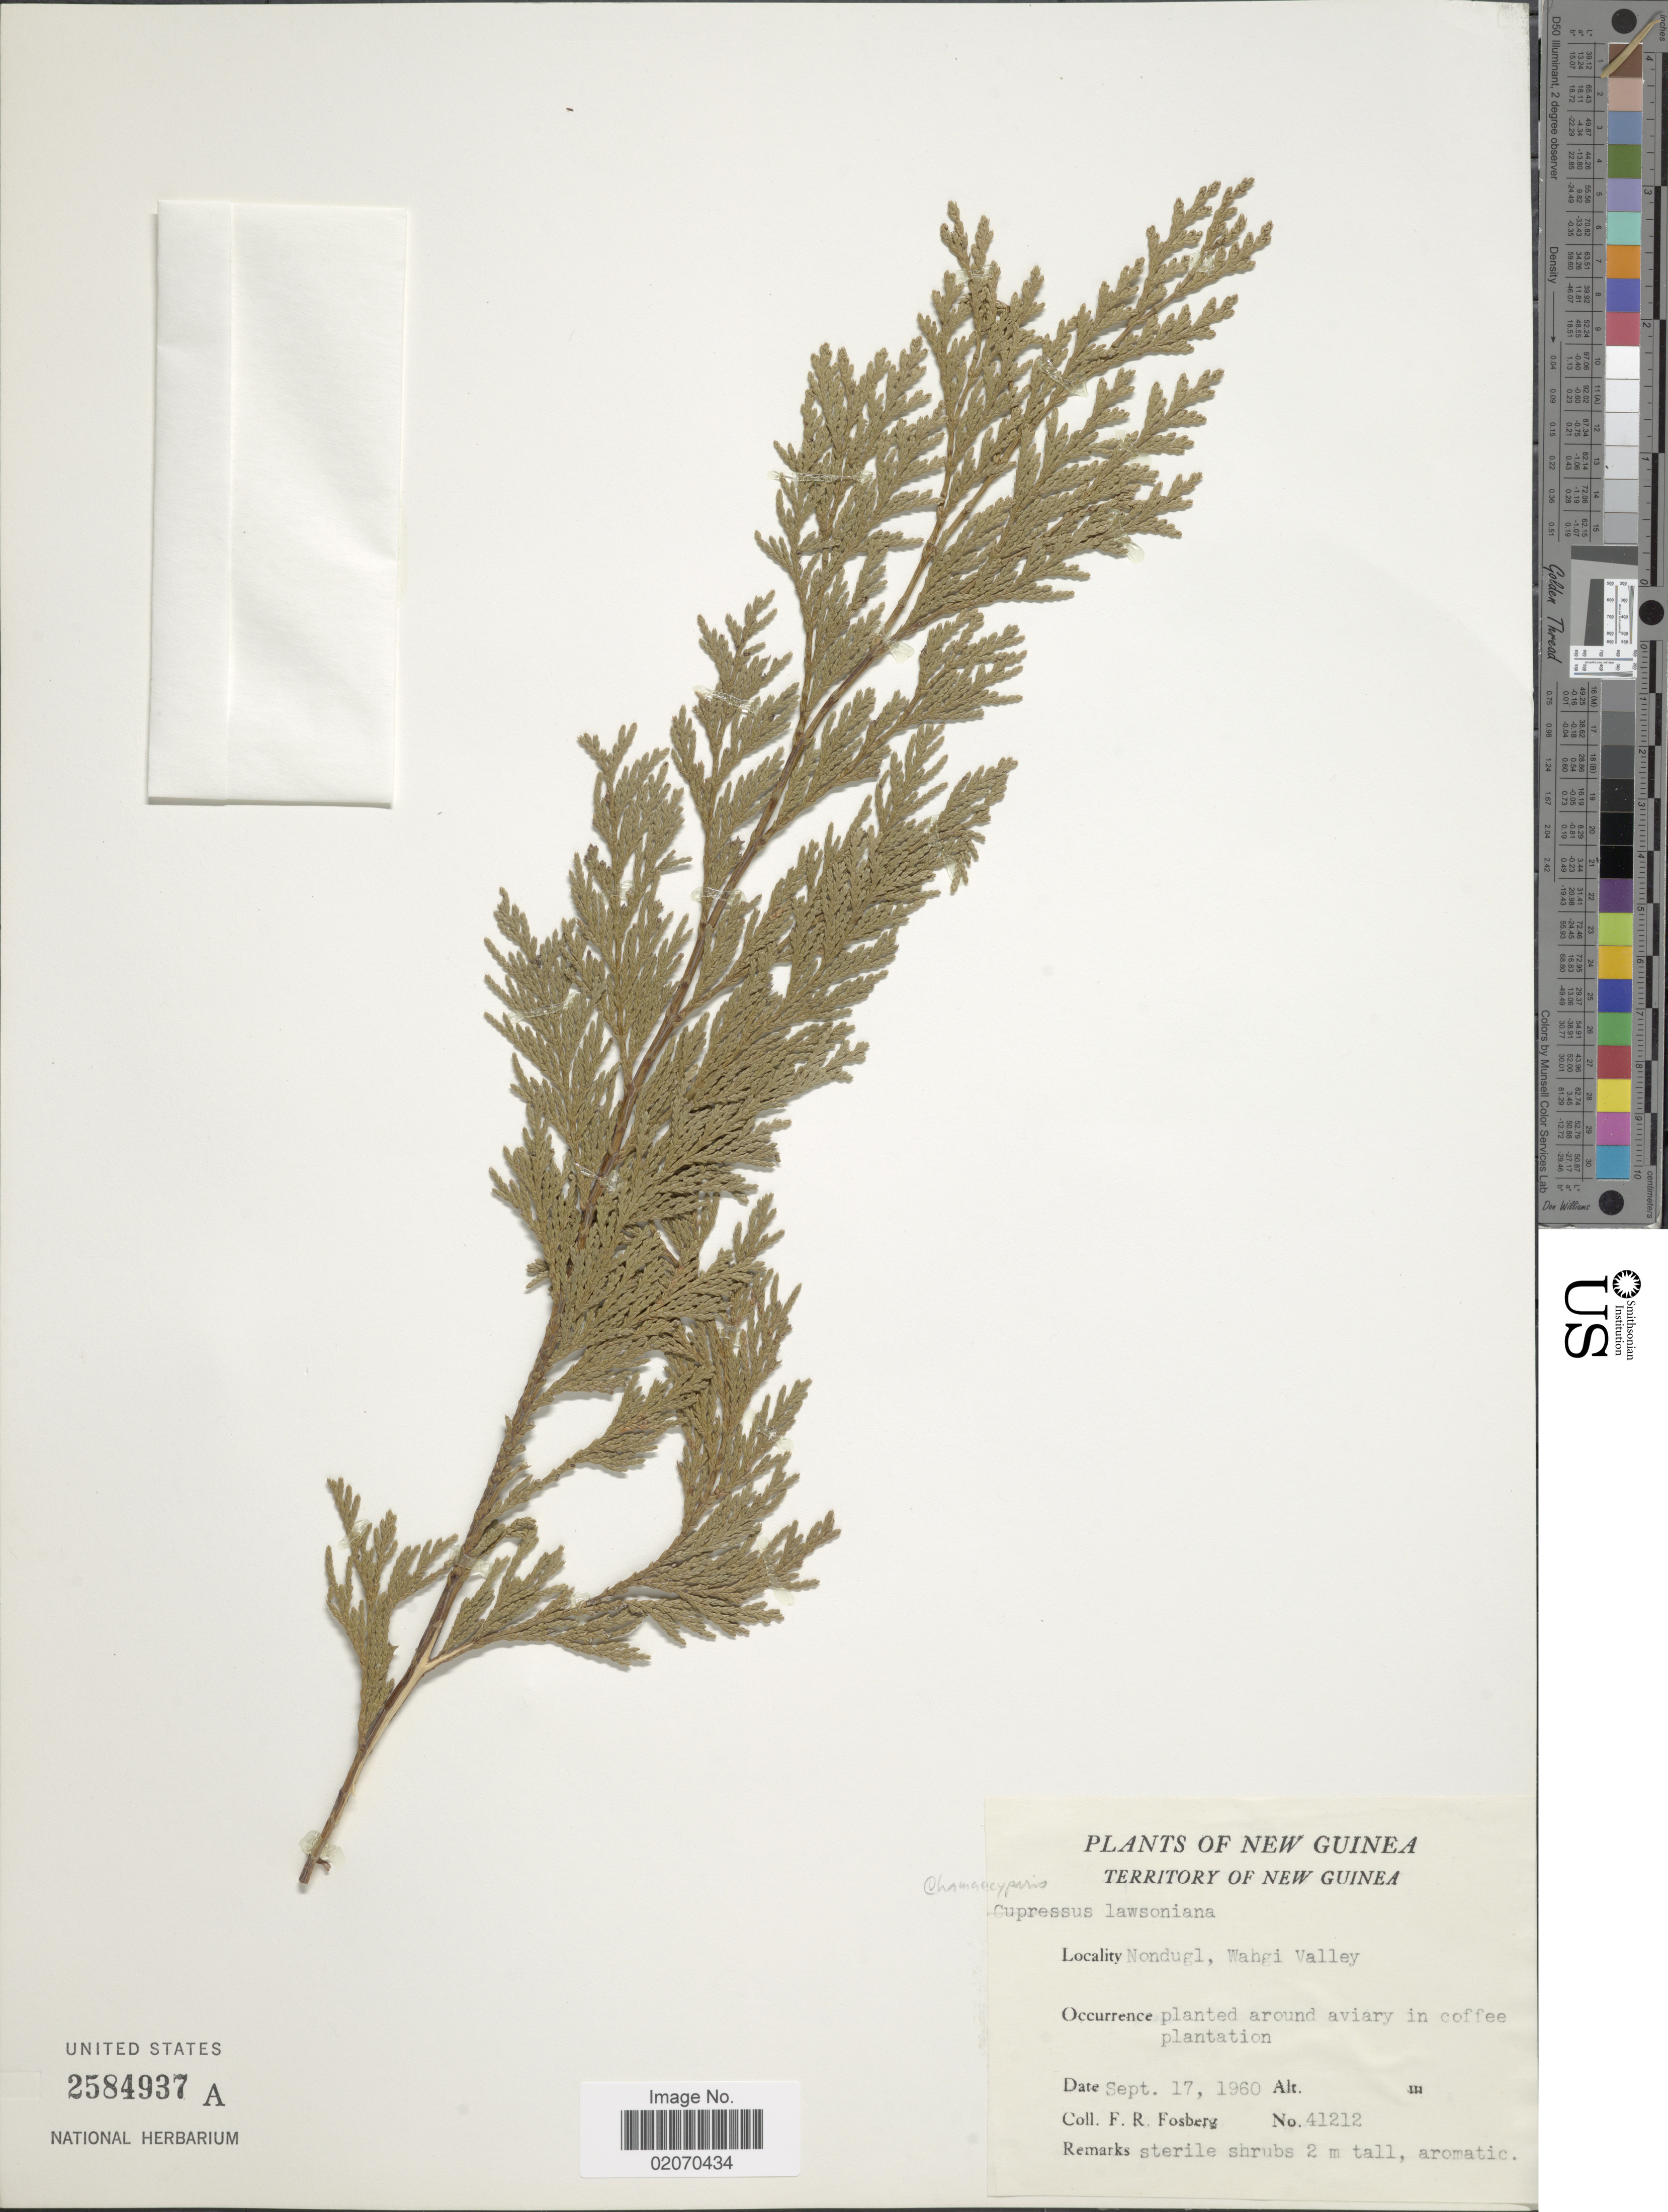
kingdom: Plantae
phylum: Tracheophyta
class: Pinopsida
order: Pinales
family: Cupressaceae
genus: Chamaecyparis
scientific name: Chamaecyparis lawsoniana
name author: (A. Murray bis) Parl.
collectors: F. R. Fosberg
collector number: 41212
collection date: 1960-09-17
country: Papua New Guinea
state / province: Western Highlands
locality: New Guinea. Territory of New Guinea. Nondugl, Wahgi Valley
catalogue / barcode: US 2584937A